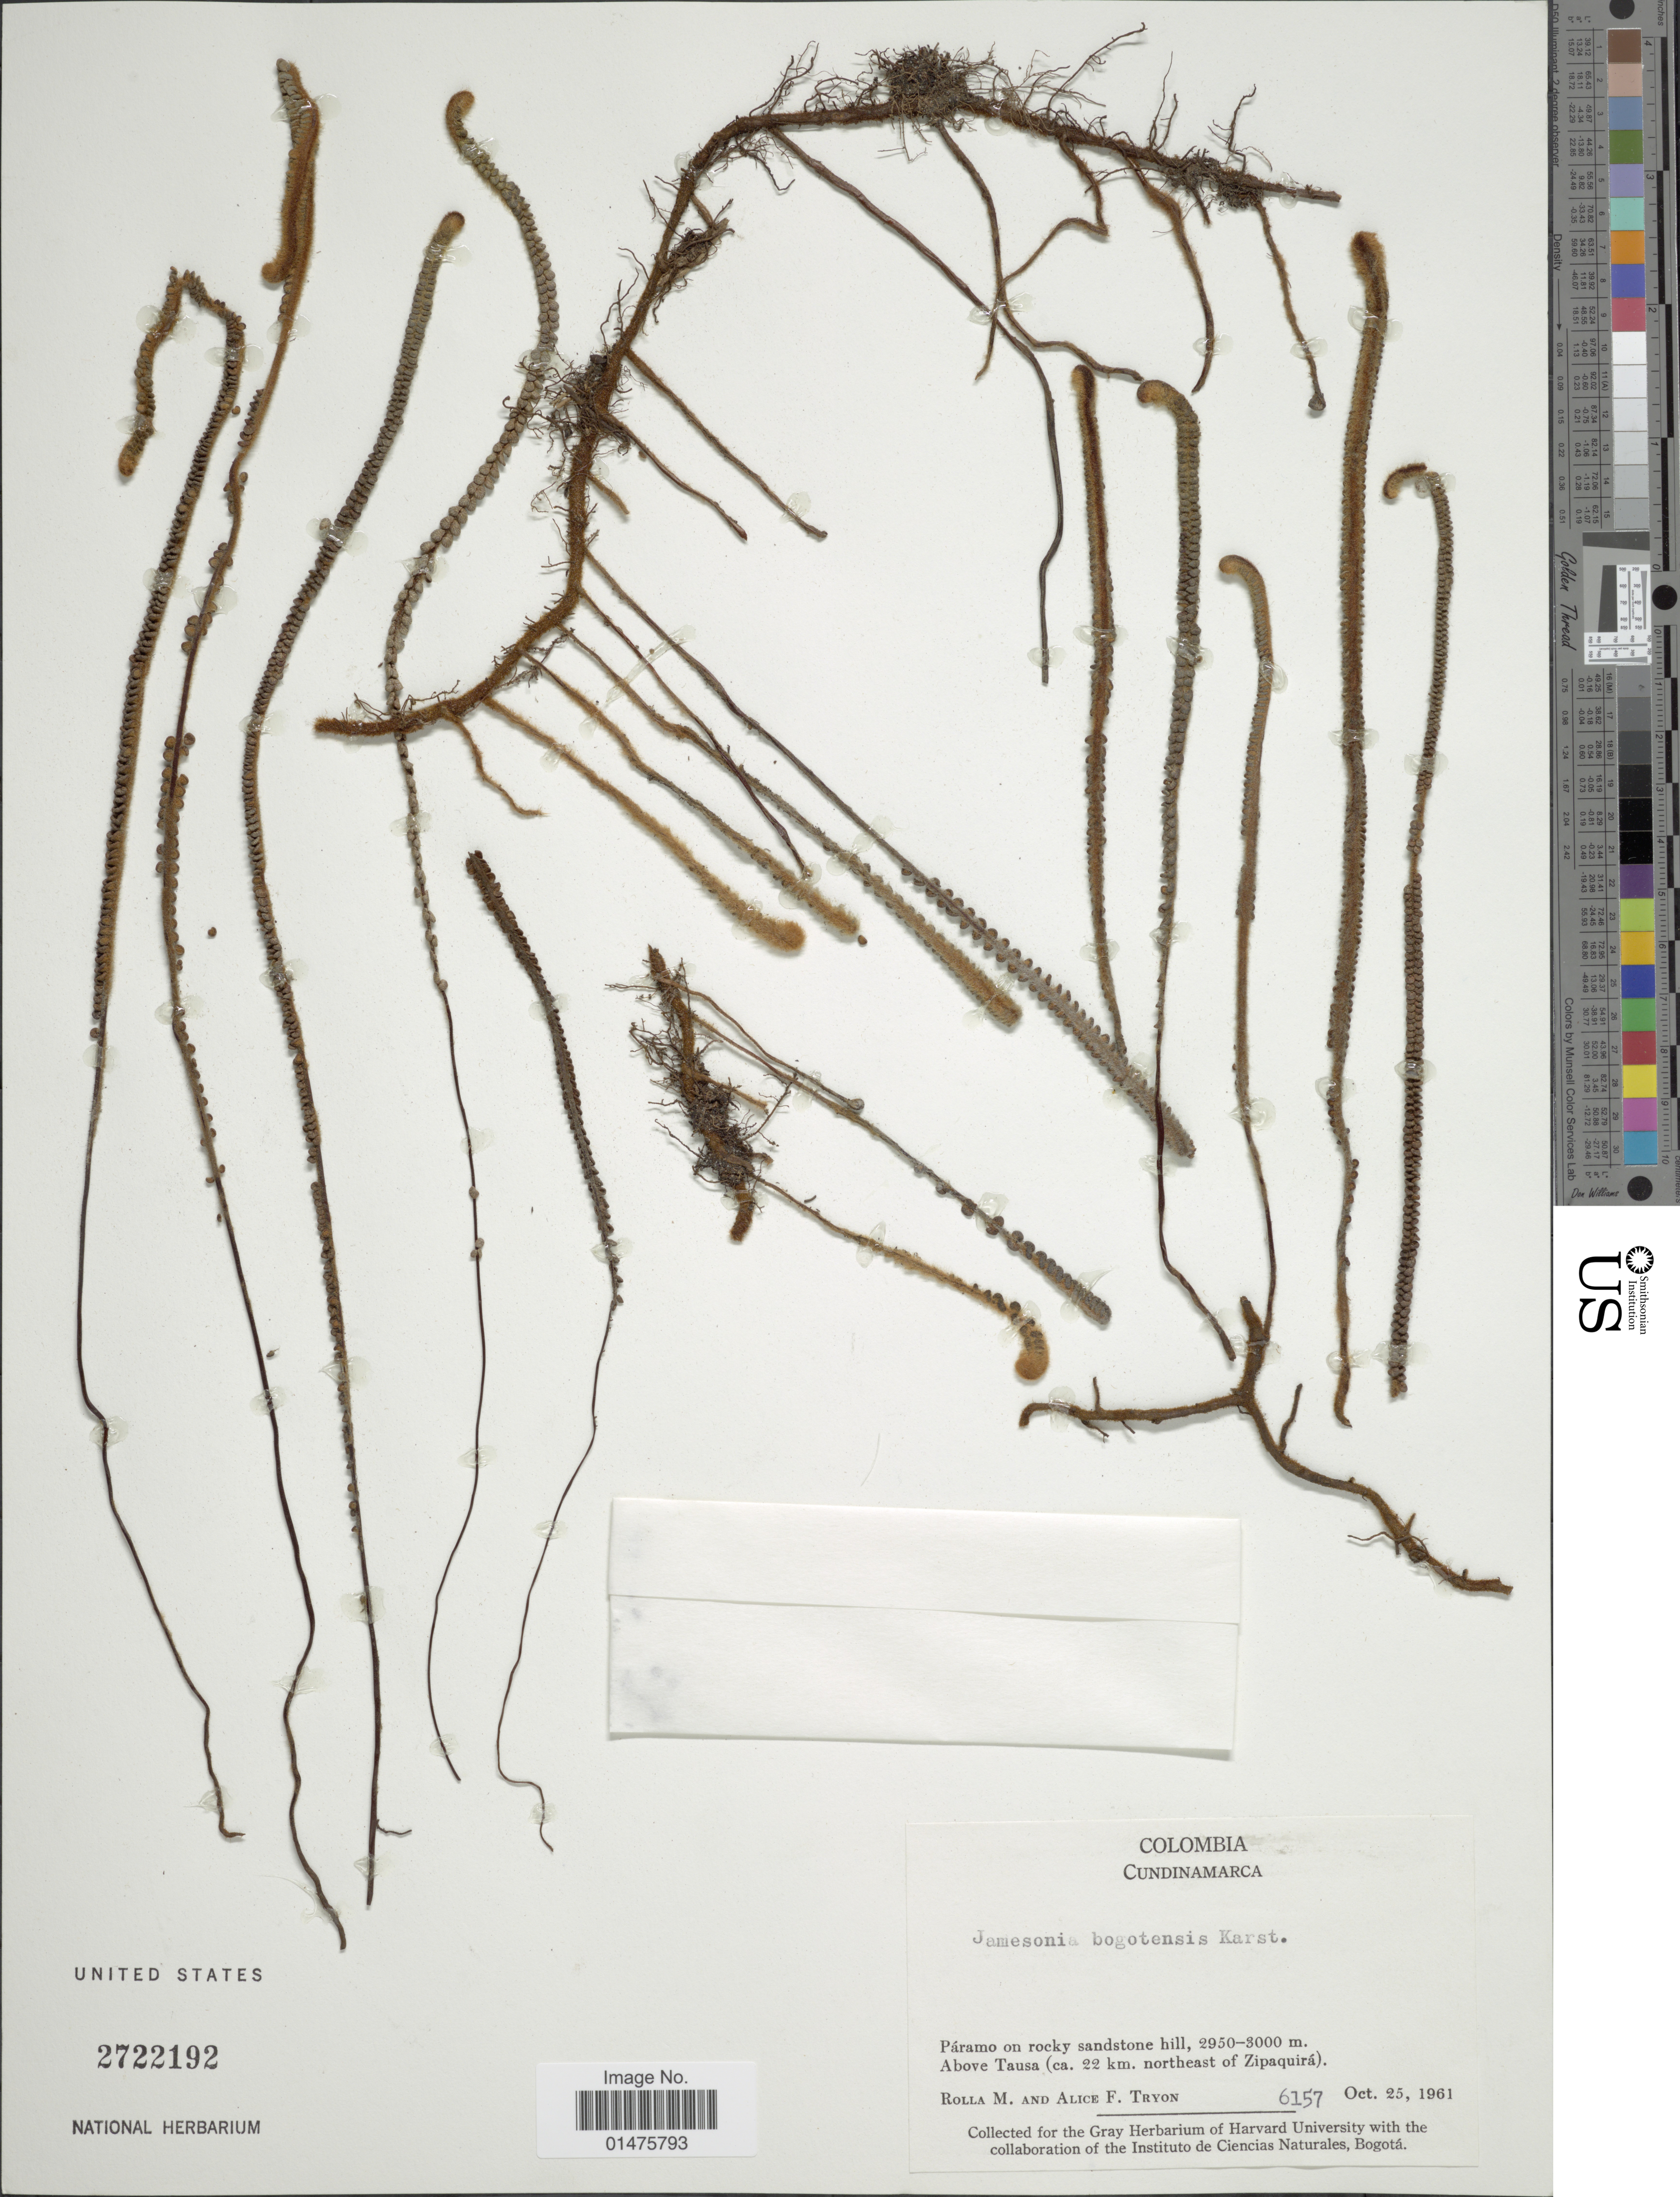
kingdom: Plantae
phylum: Tracheophyta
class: Polypodiopsida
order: Polypodiales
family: Pteridaceae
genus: Jamesonia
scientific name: Jamesonia bogotensis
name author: H. Karst.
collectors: R. M. Tryon & A. F. Tryon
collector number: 6157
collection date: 1961-10-25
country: Colombia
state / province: Cundinamarca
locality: Páramo, on rocky sandstone hill, Above Tause (ca. 22 km. northeast of Zipaquirá)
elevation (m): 2950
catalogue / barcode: US 2722192